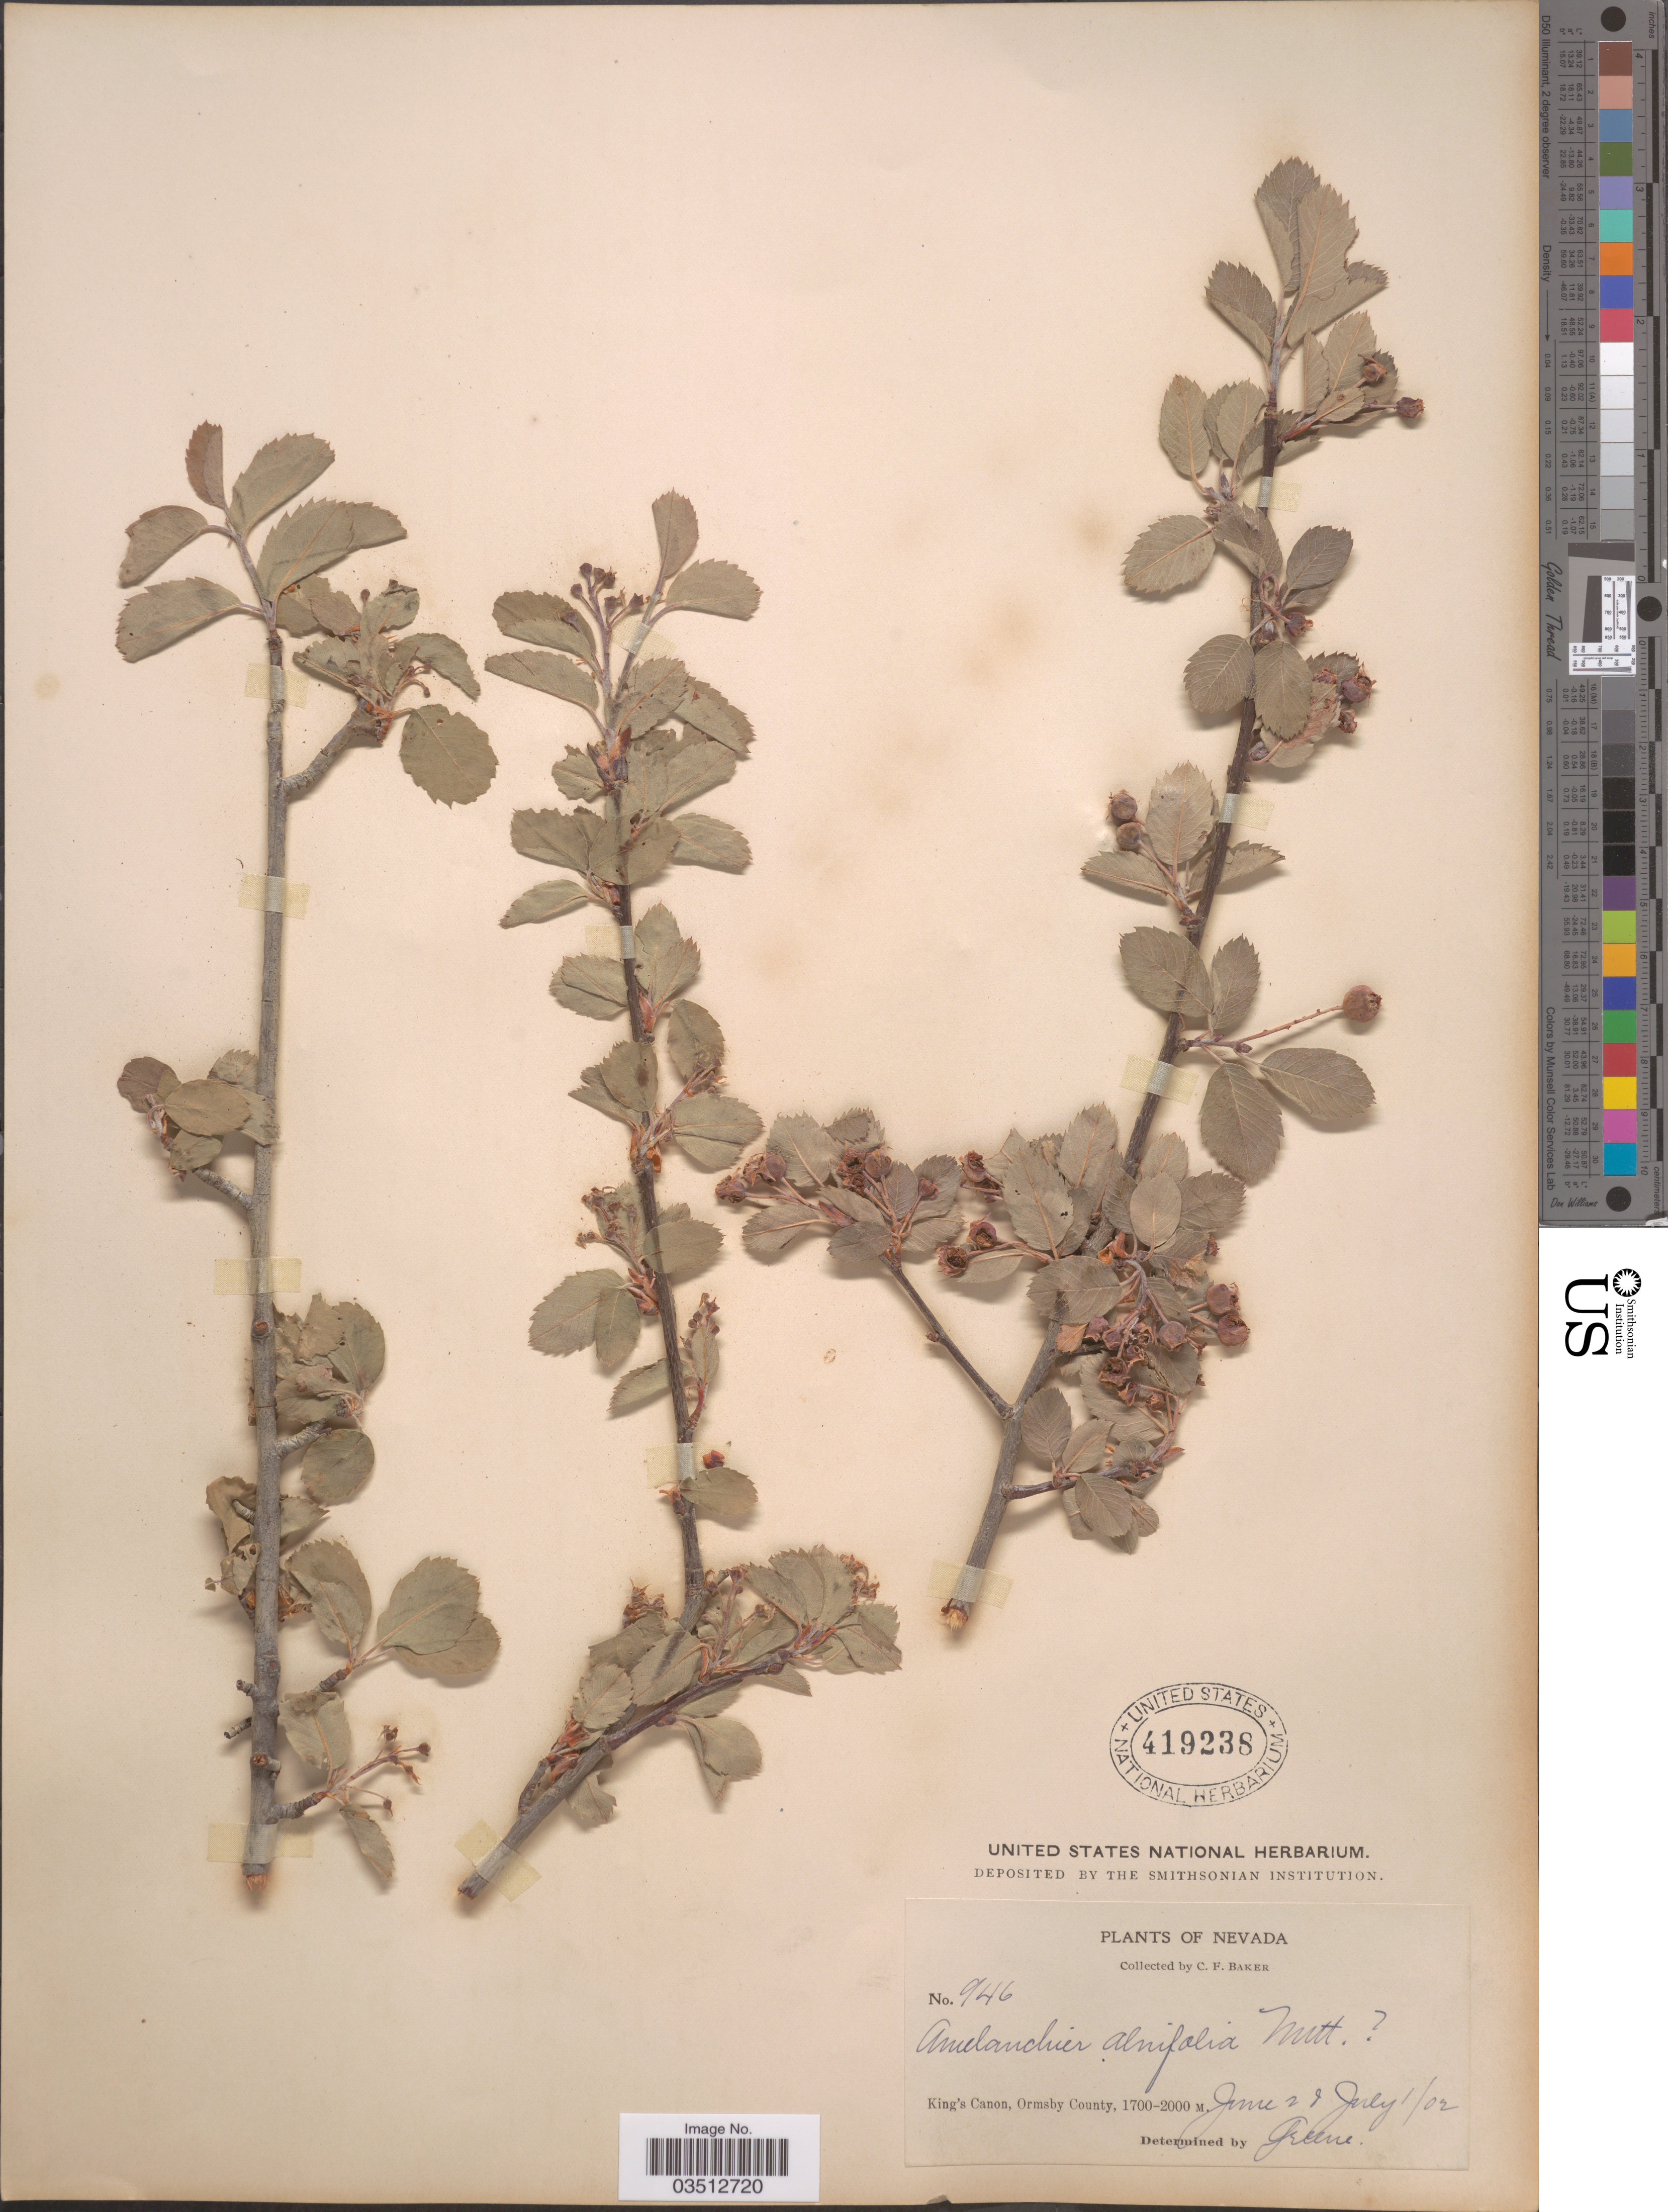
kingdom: Plantae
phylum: Tracheophyta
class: Magnoliopsida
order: Rosales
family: Rosaceae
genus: Amelanchier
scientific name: Amelanchier utahensis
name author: Koehne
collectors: C. F. Baker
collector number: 946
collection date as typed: Transcribed d/m/y: 2/6/2 to 1/7/2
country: United States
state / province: Nevada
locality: King's Canon, Ormsby County.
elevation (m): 1700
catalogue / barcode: US 419238